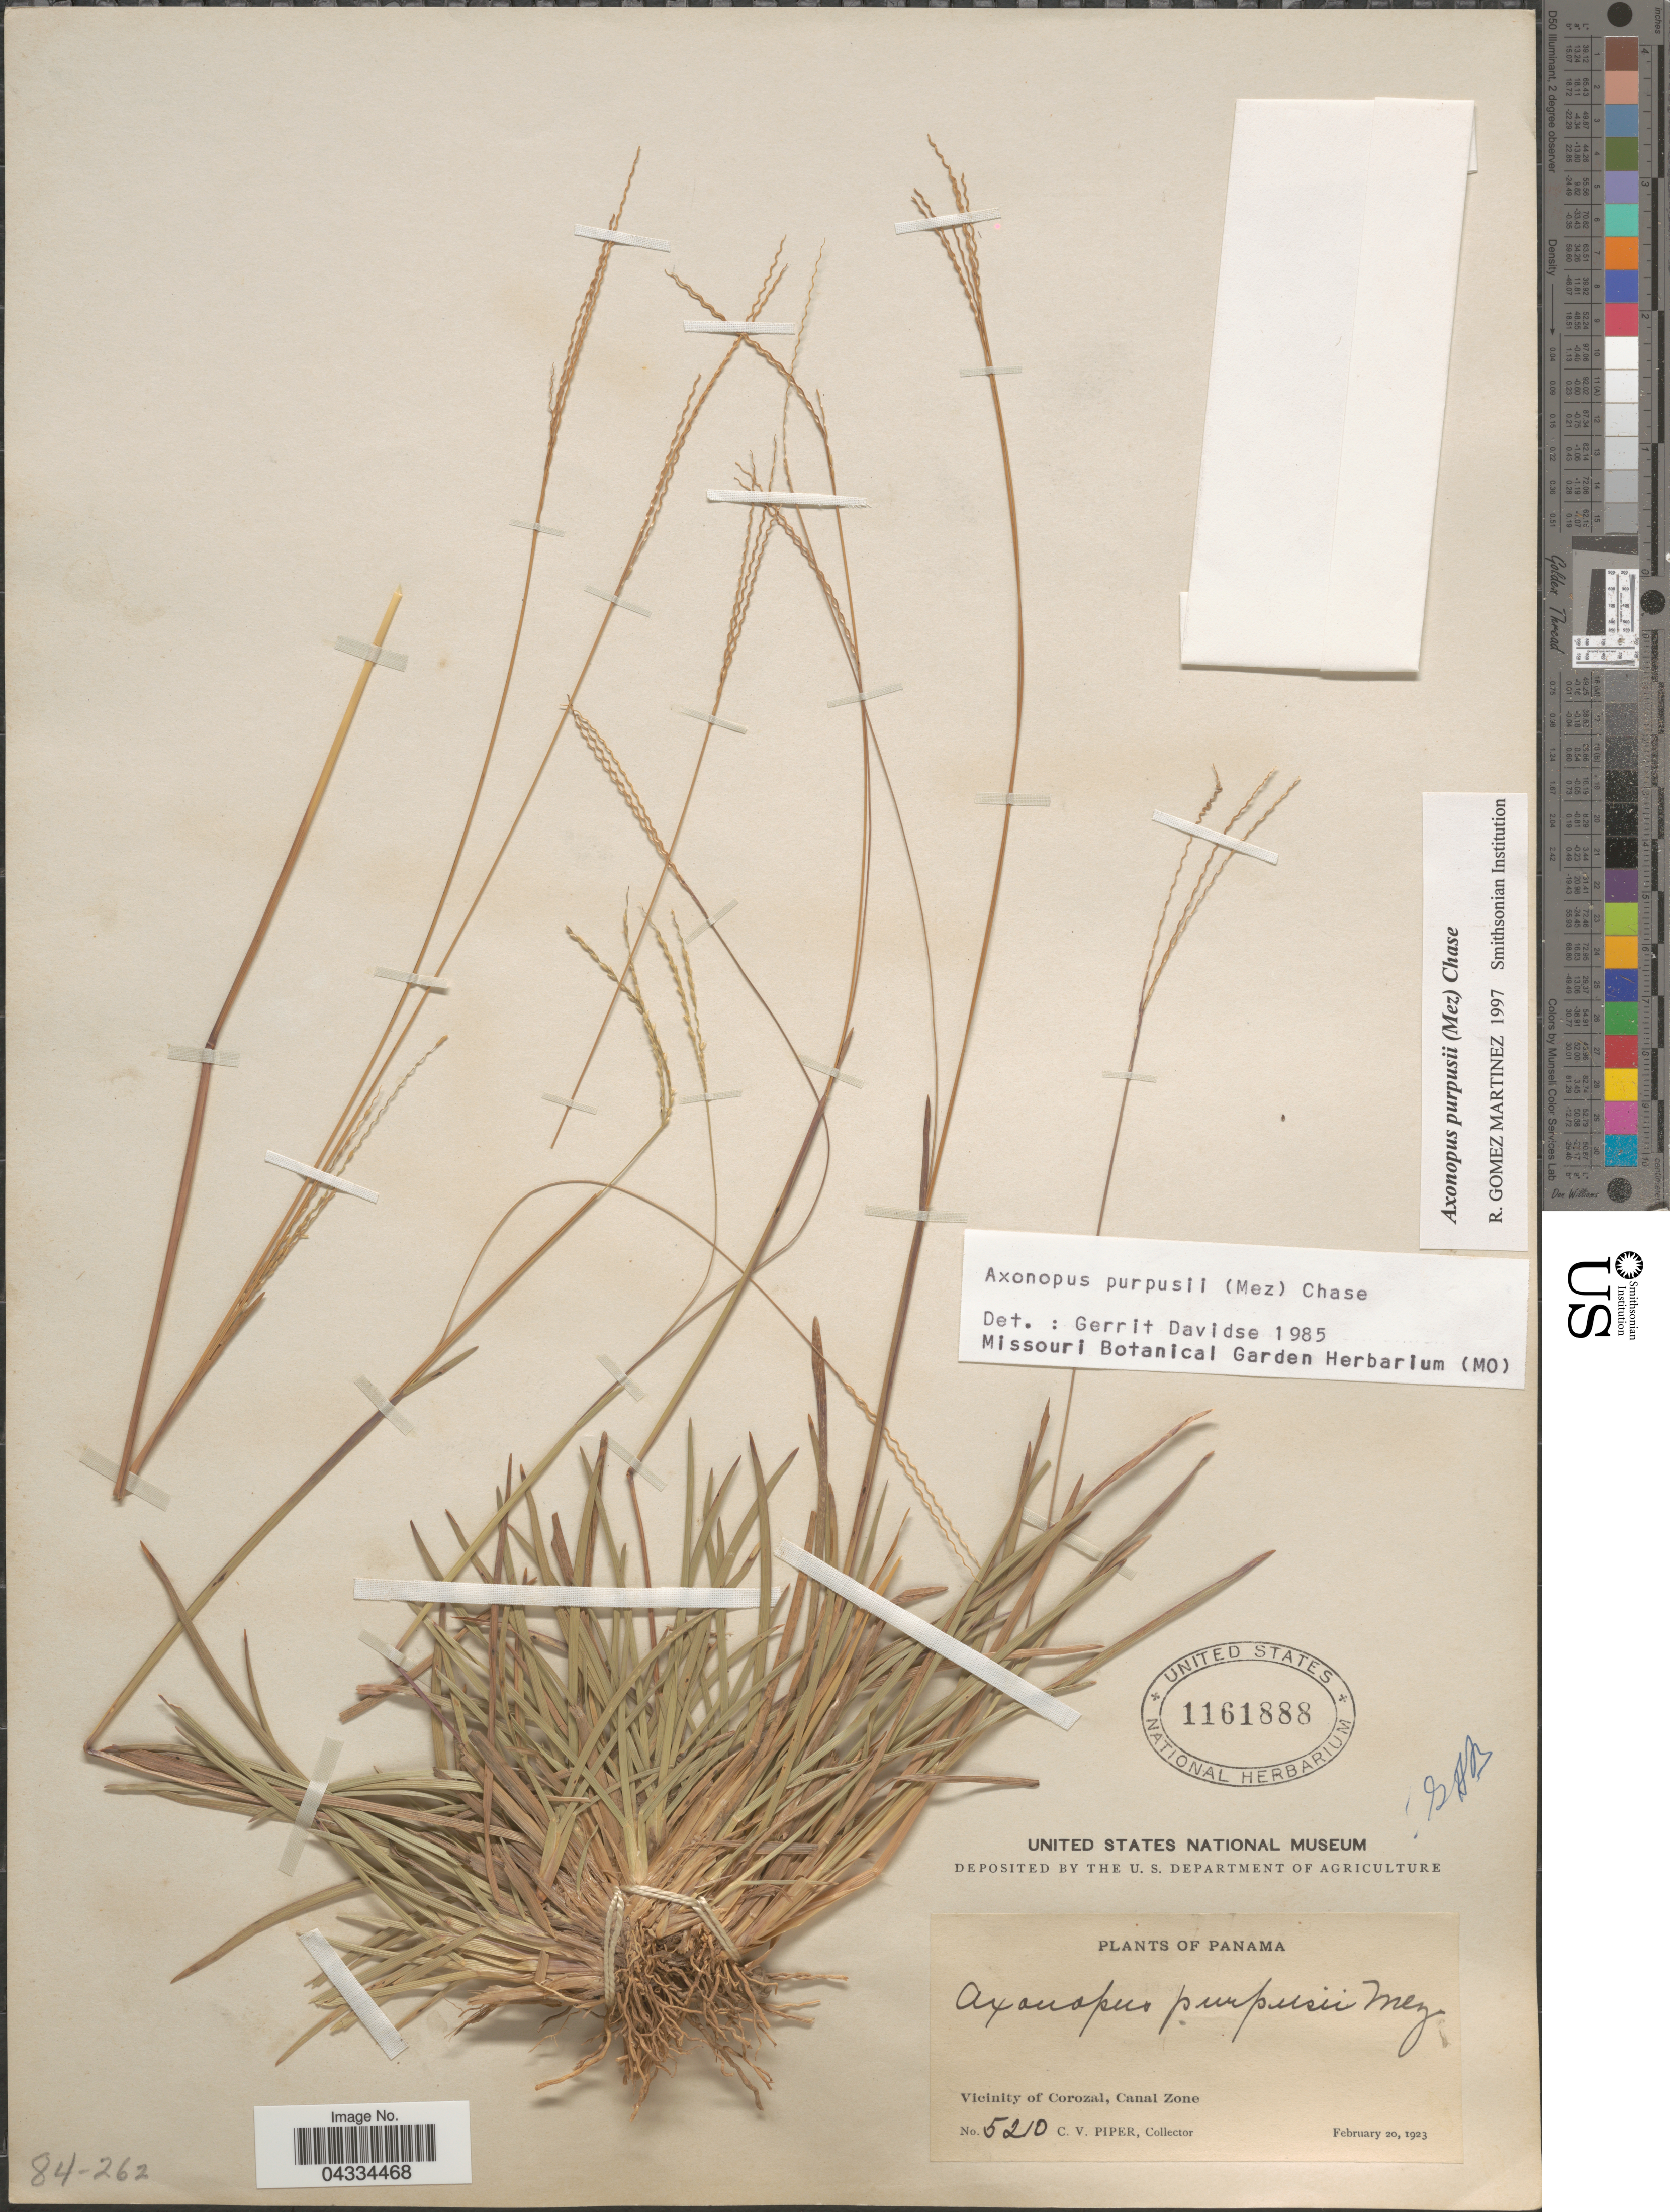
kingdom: Plantae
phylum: Tracheophyta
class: Liliopsida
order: Poales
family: Poaceae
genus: Axonopus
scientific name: Axonopus purpusii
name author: (Mez) Chase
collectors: C. V. Piper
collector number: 5210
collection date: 1923-02-20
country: Panama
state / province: Colón / Panamá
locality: Vicinity of Corozal, Canal Zone.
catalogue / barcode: US 1161888